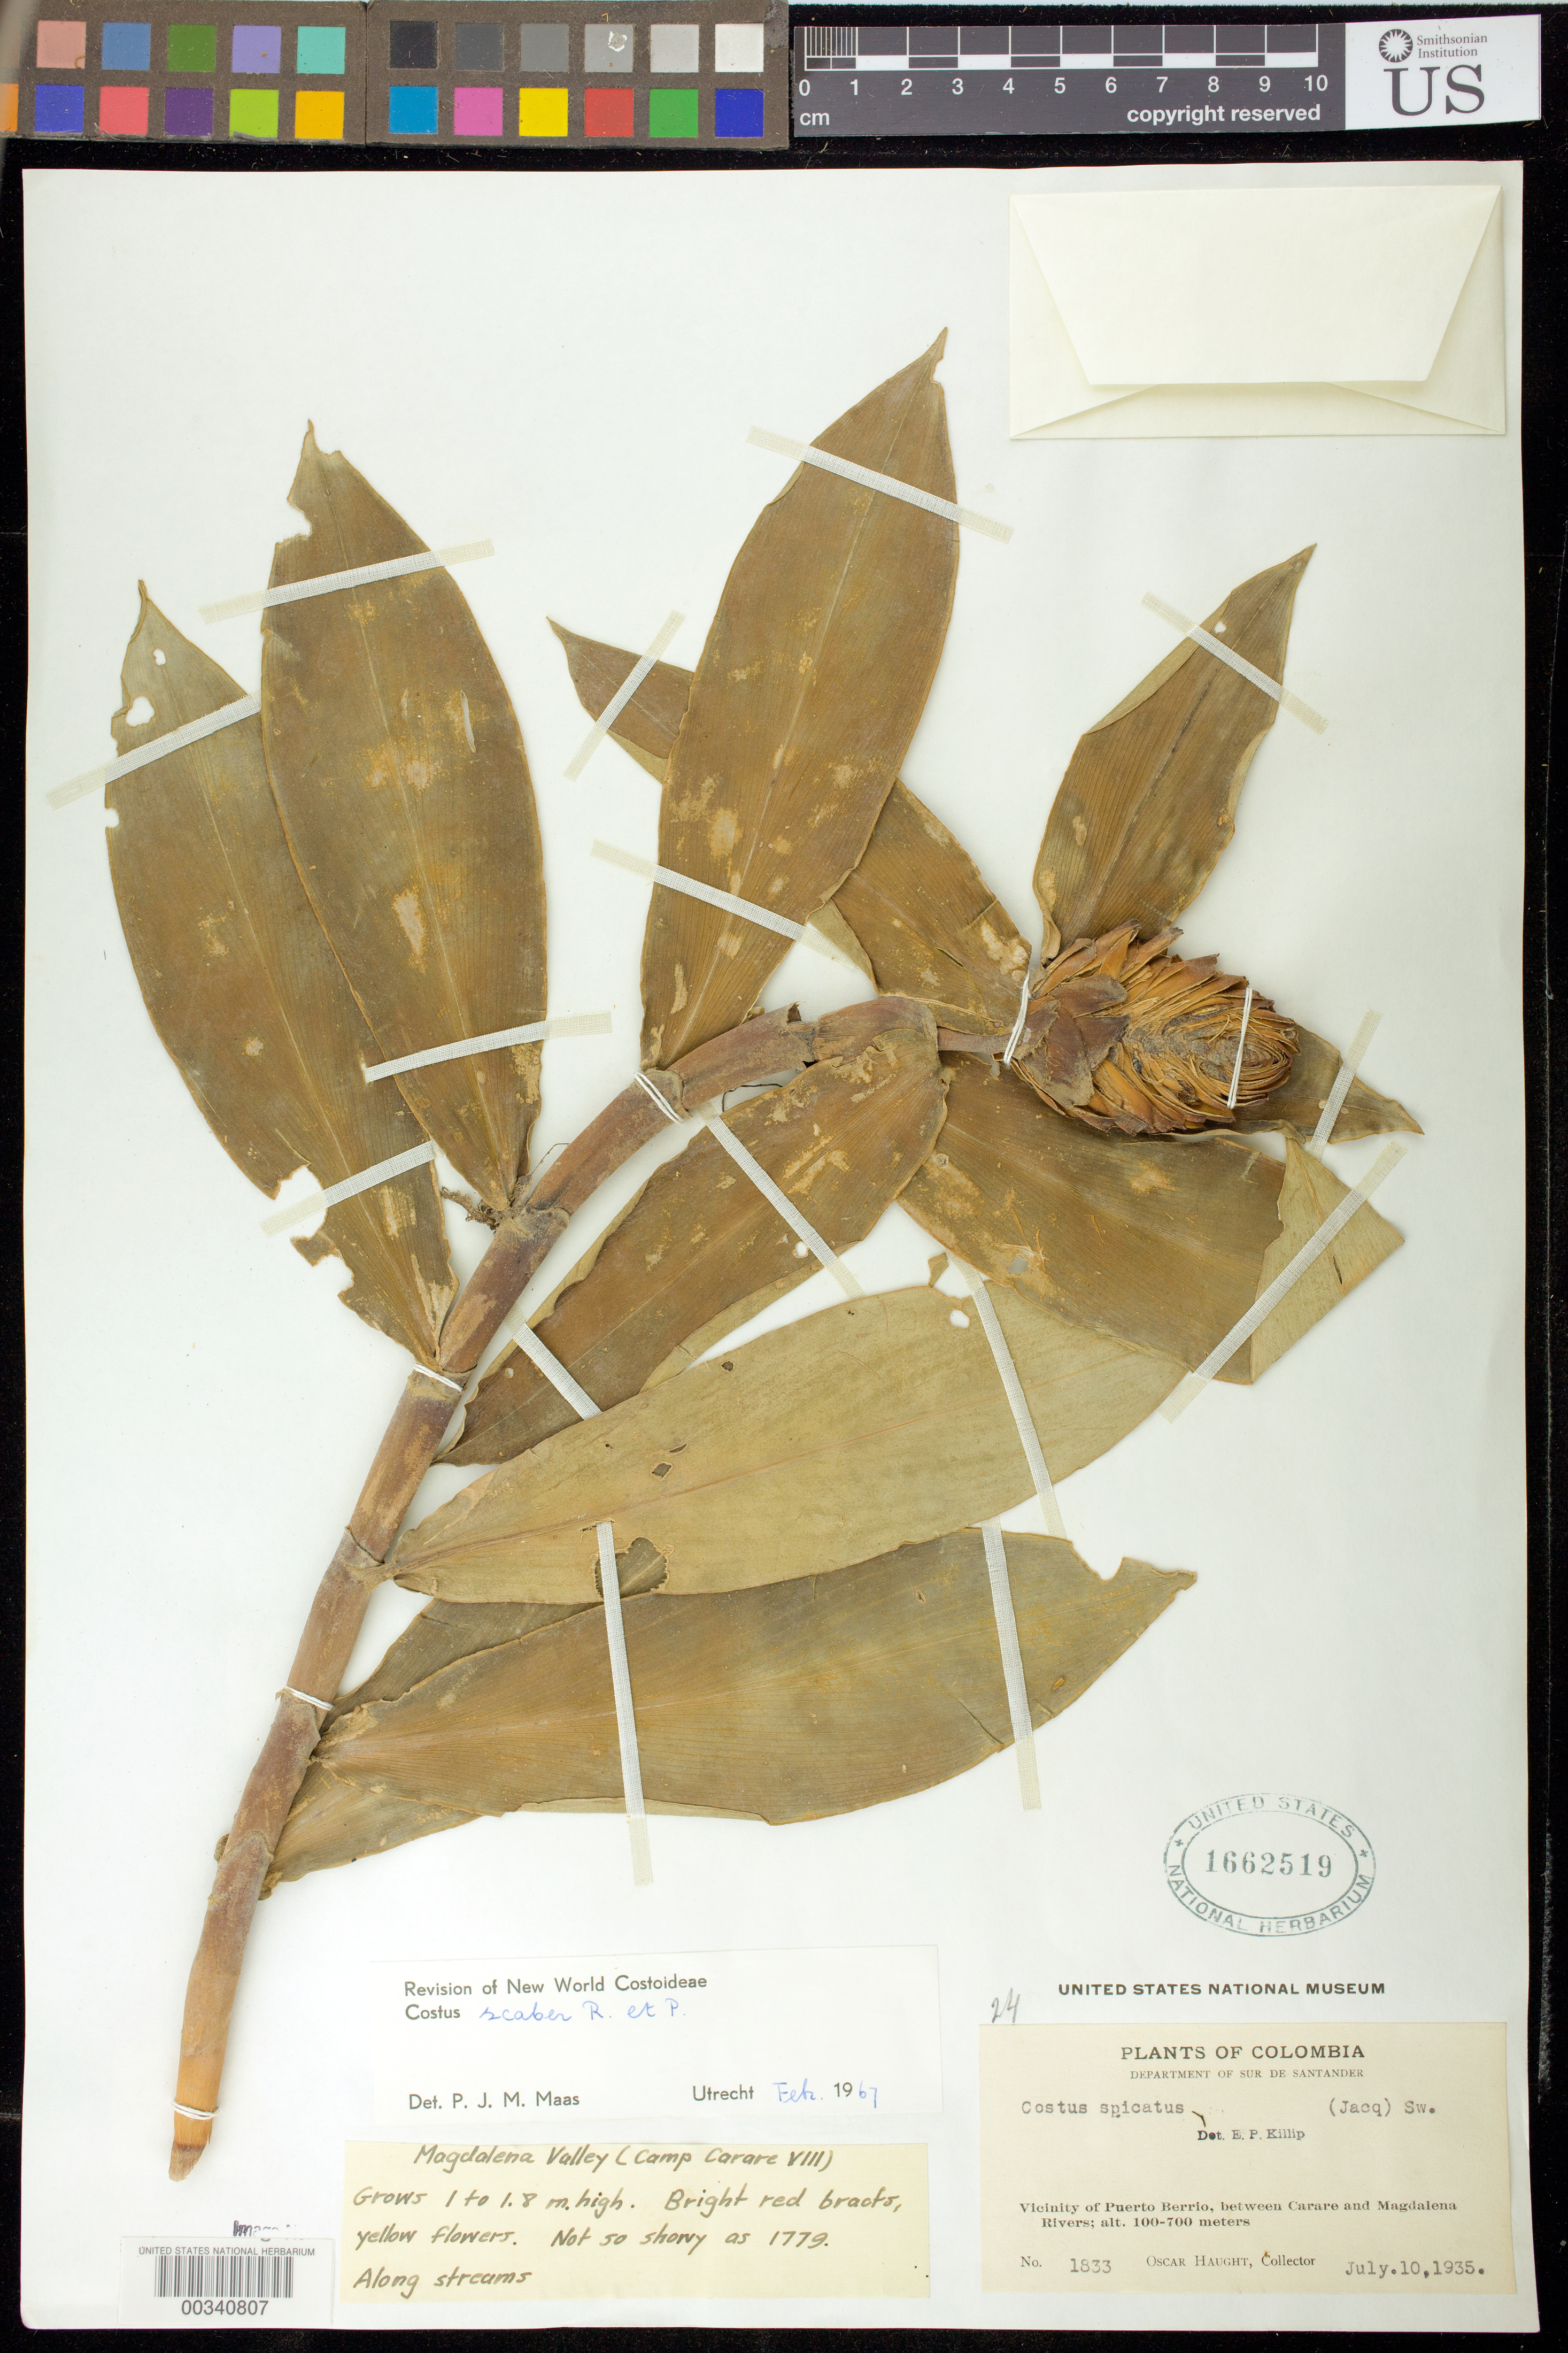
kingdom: Plantae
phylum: Tracheophyta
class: Liliopsida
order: Zingiberales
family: Costaceae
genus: Costus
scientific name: Costus scaber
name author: Ruiz & Pav.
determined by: Maas, Paul J. M.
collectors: O. L. Haught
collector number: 1833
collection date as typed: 10 Jul 1935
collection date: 1935-07-10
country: Colombia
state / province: Santander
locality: Santander, Magdalena Valley (camp Carare viii), vicinity of Puerto Berrio, between Carare and Magdalena Rivers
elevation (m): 100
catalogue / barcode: US 1662519